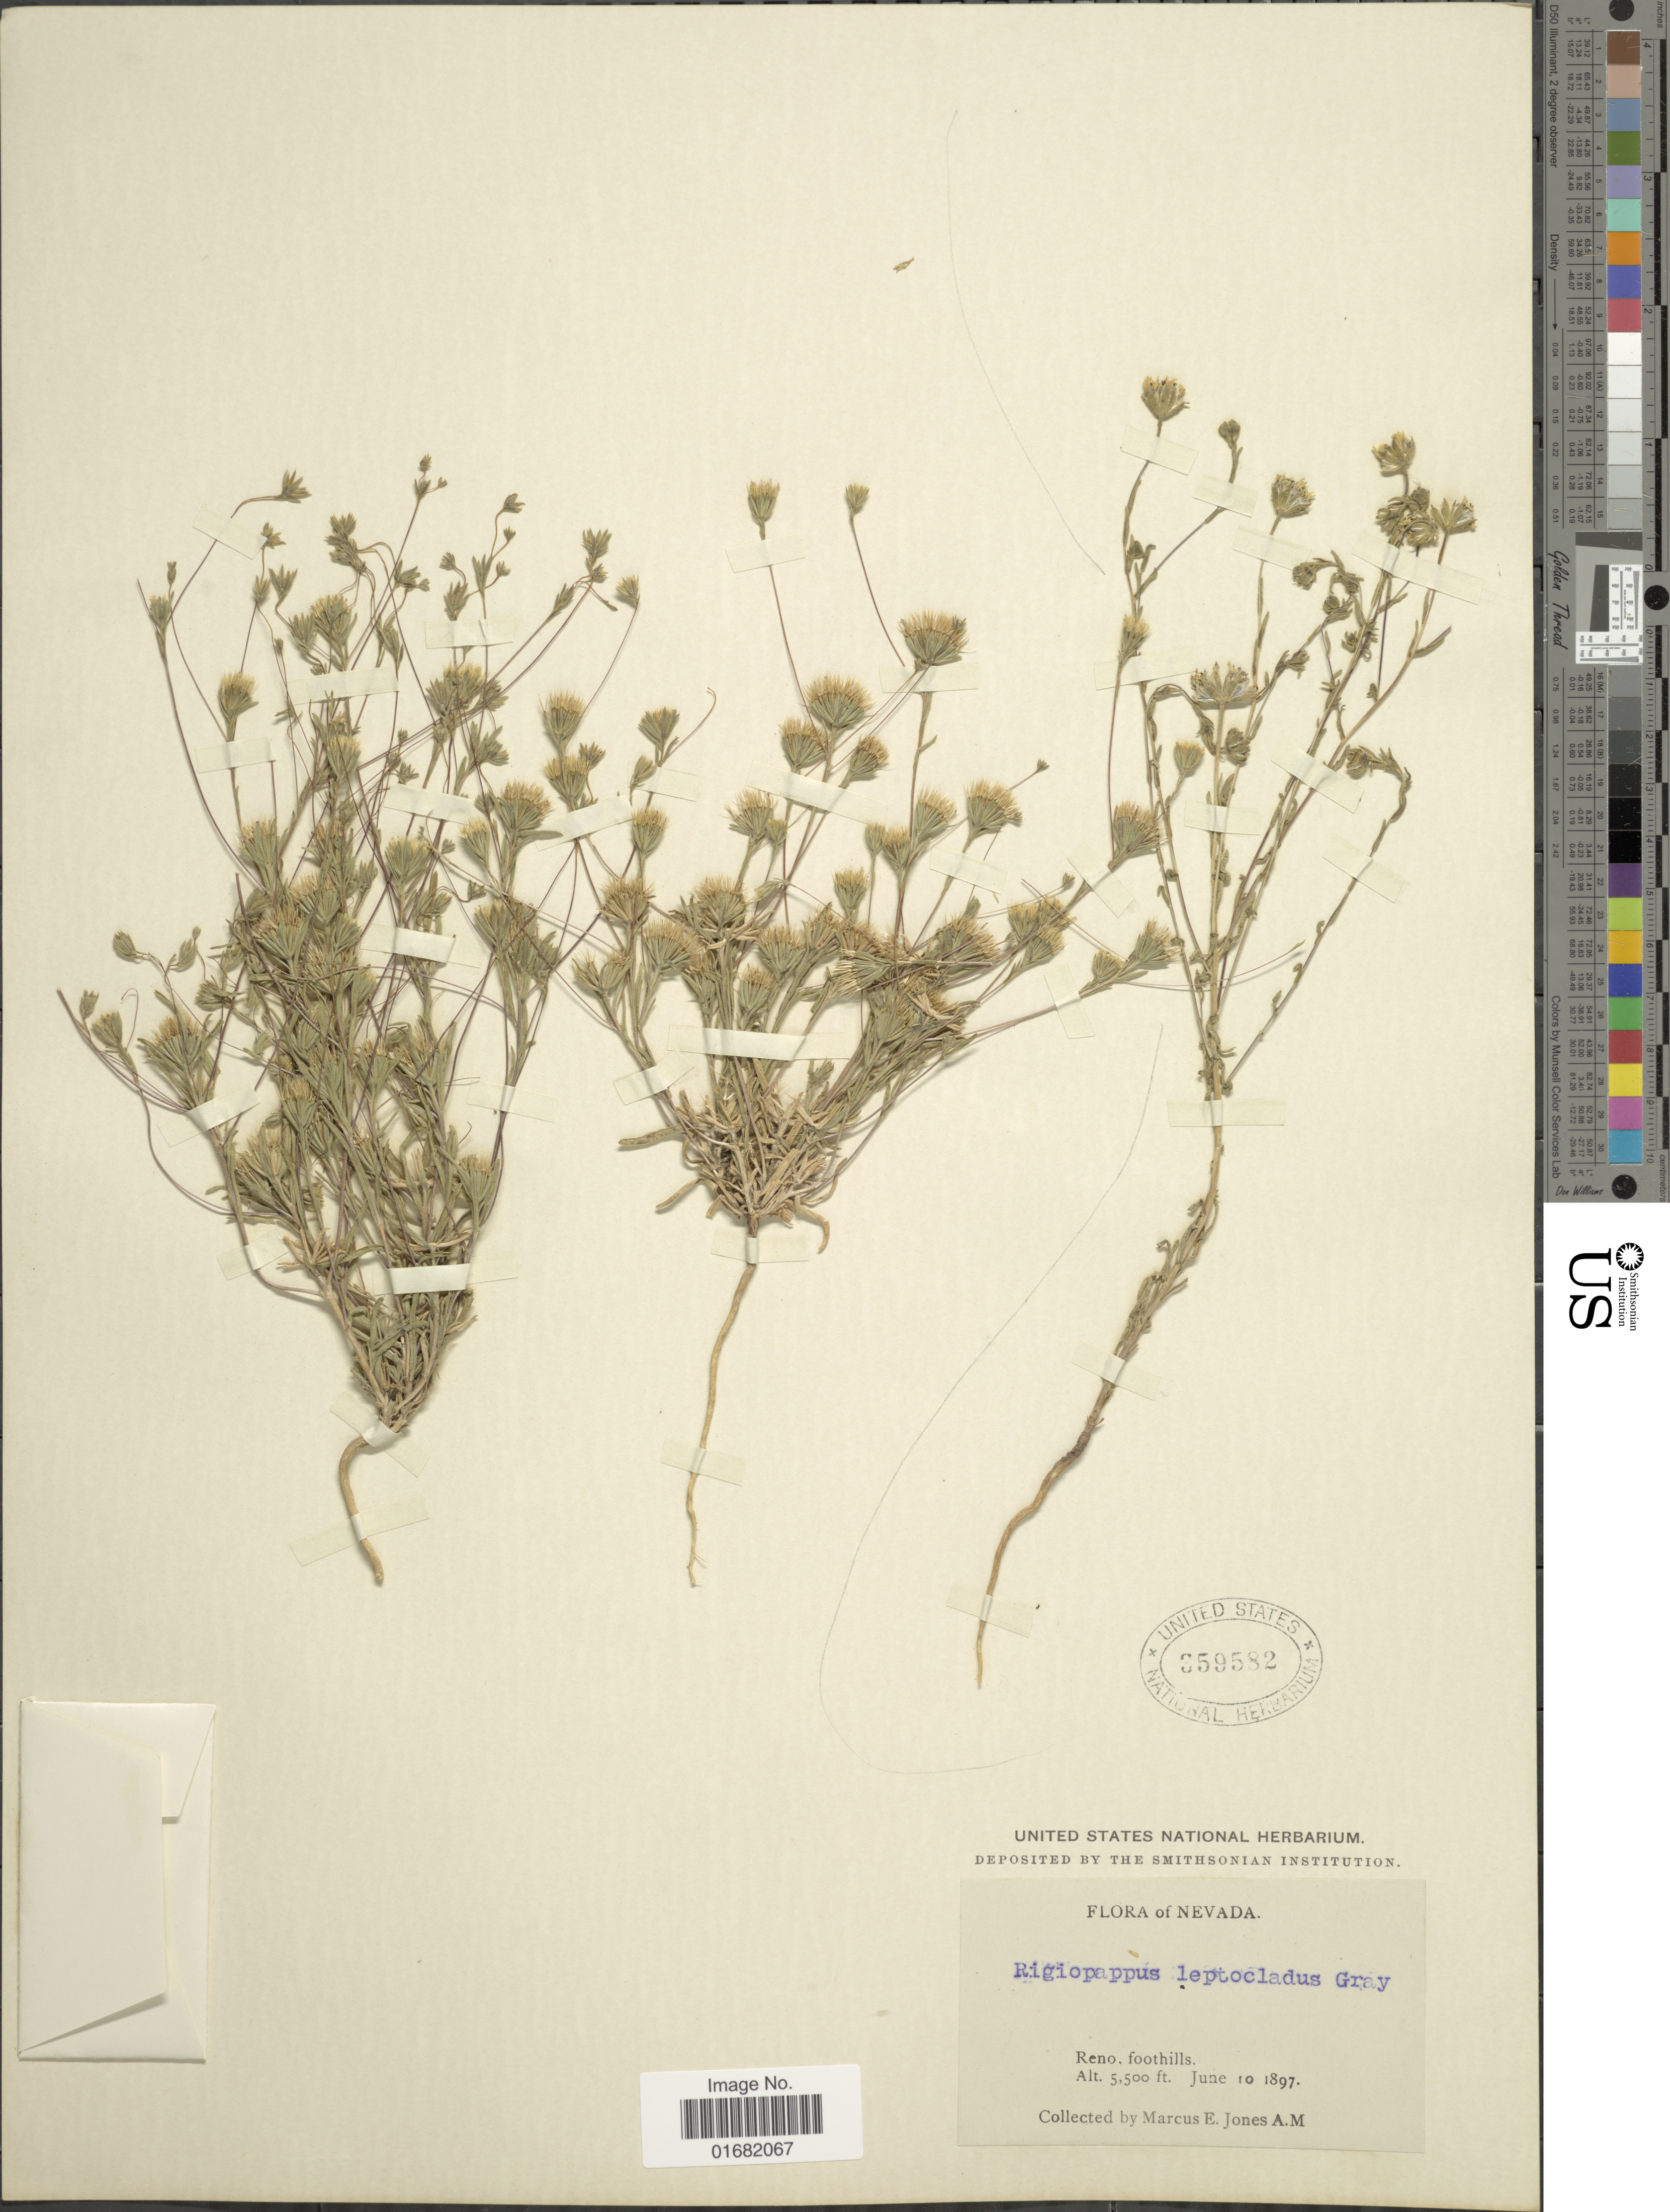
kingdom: Plantae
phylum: Tracheophyta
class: Magnoliopsida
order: Asterales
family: Asteraceae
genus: Rigiopappus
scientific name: Rigiopappus leptocladus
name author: A. Gray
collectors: M. E. Jones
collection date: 1897-06-10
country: United States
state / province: Nevada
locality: Reno, foothills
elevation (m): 1676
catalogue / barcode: US 359582